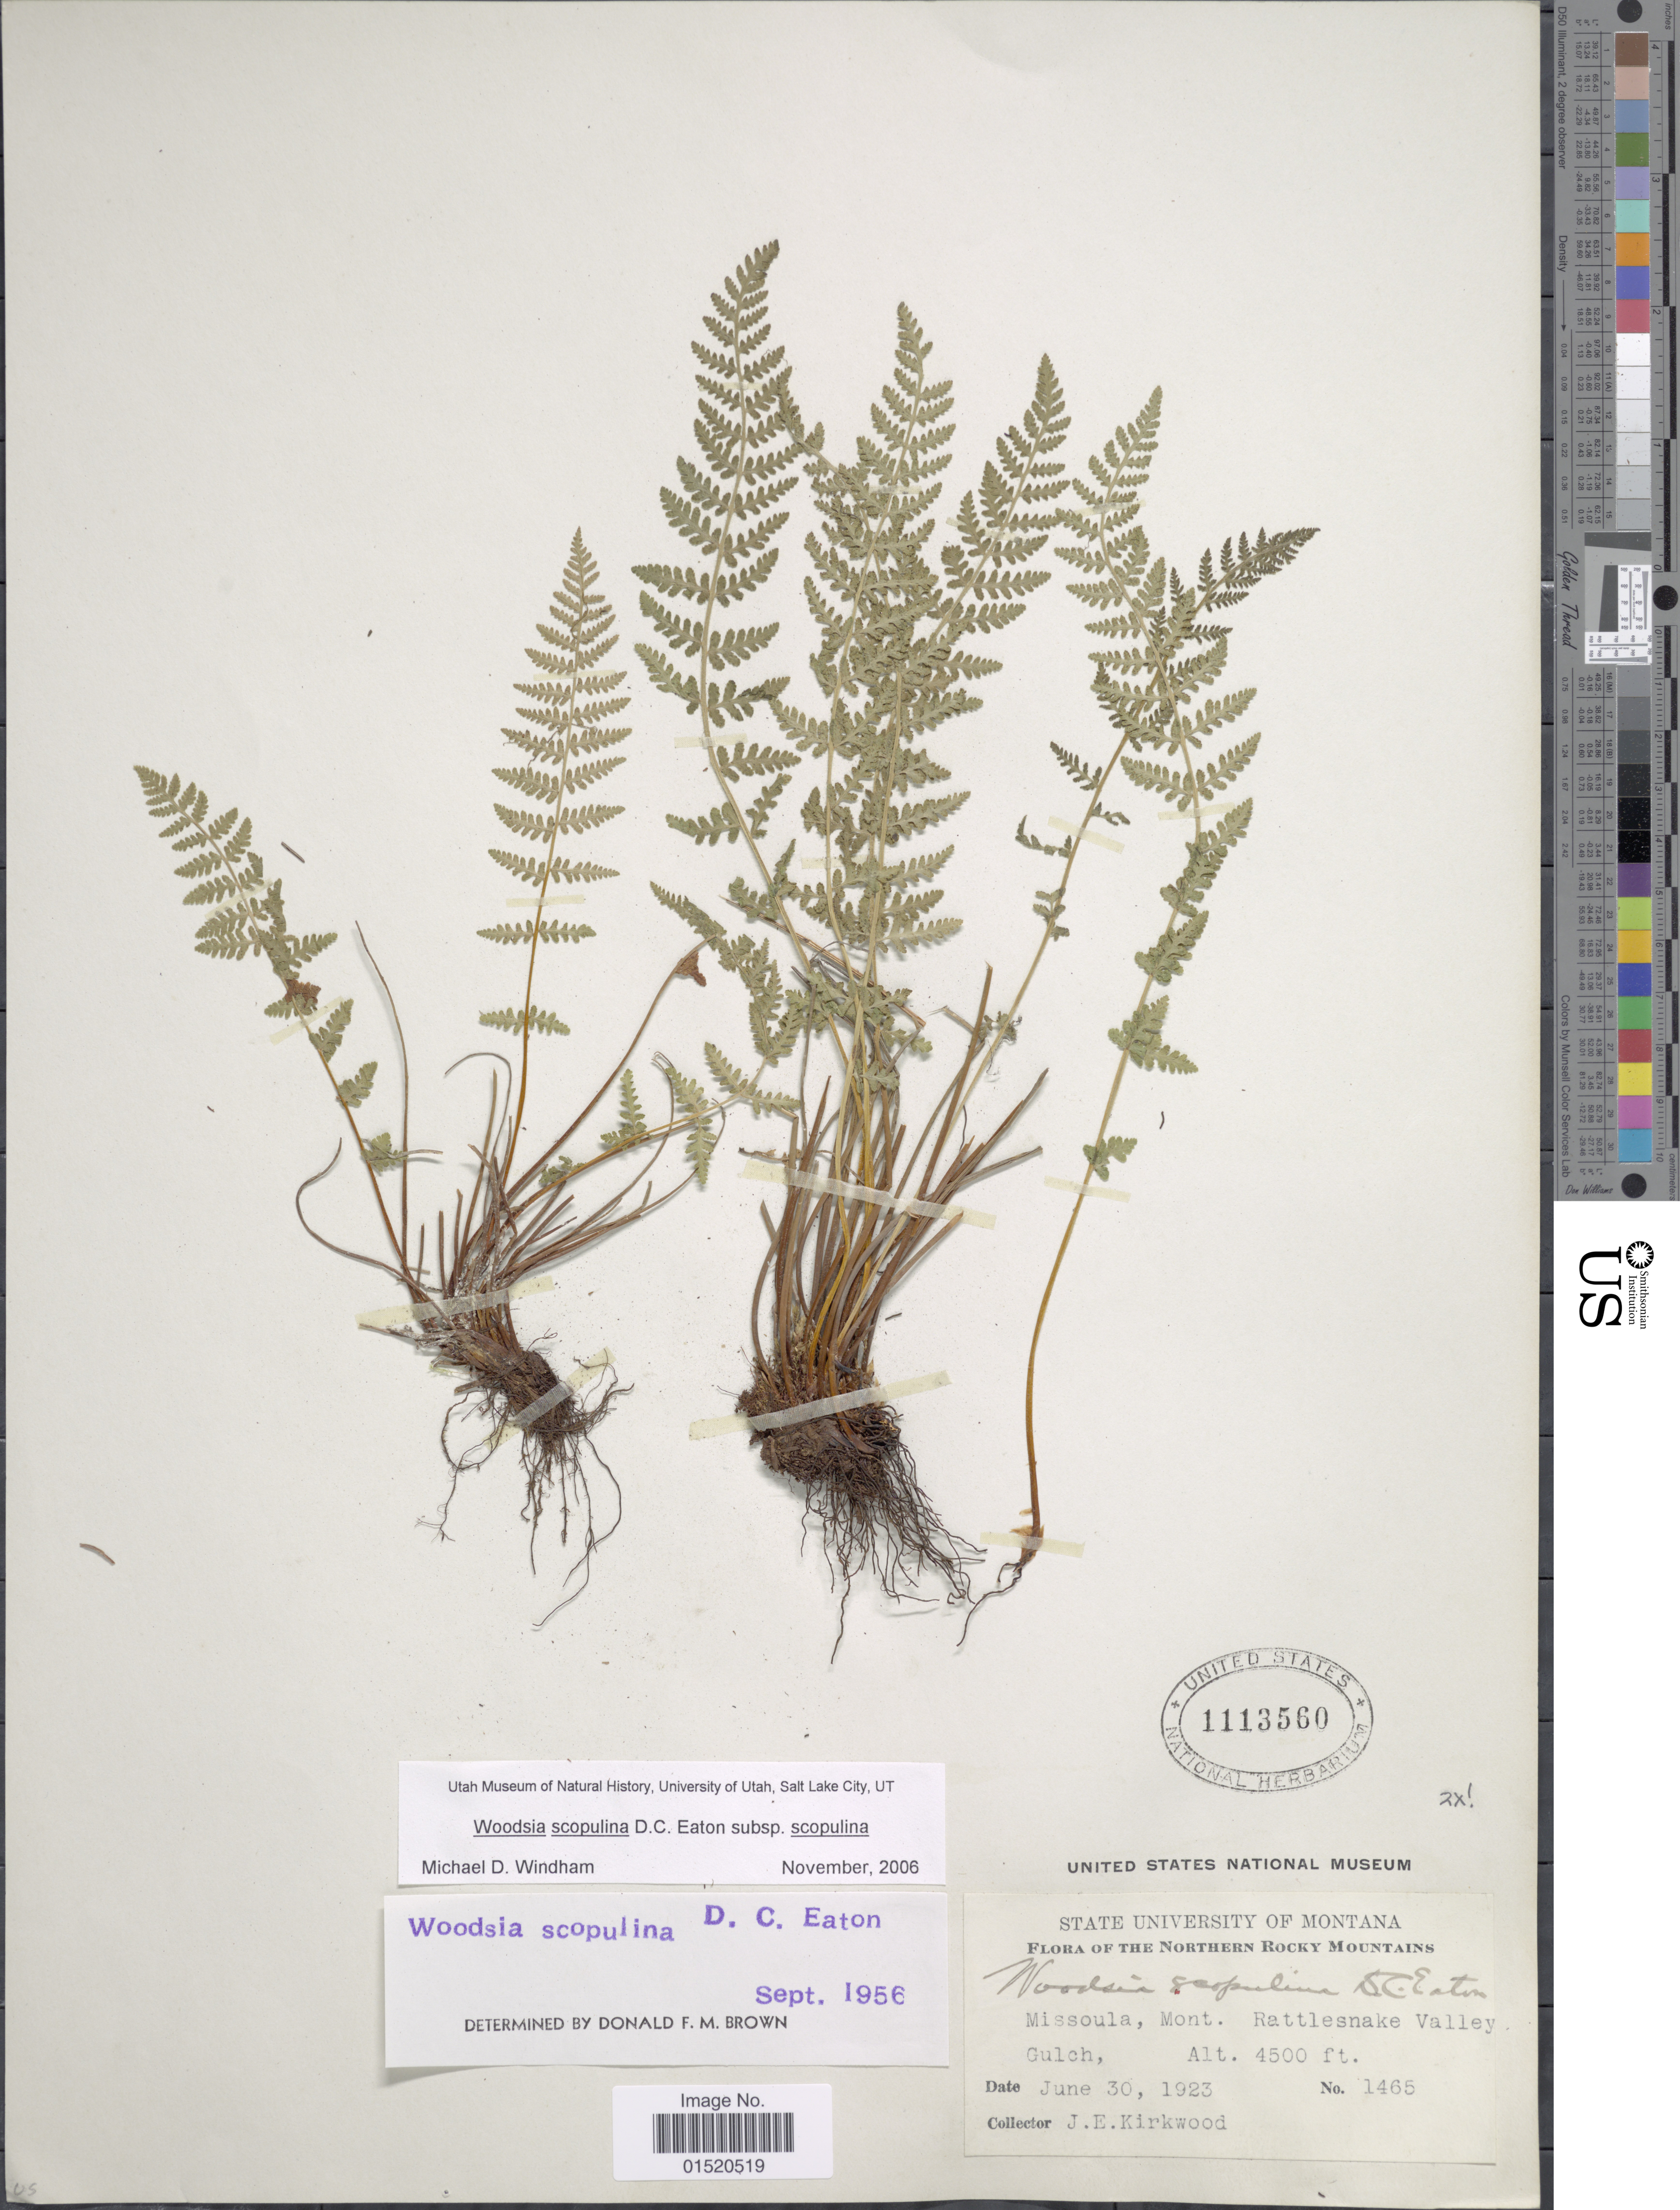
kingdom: Plantae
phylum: Tracheophyta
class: Polypodiopsida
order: Polypodiales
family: Woodsiaceae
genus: Woodsia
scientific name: Woodsia scopulina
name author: D.C. Eaton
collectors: J. Kirkwood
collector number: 1465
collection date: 1923-06-30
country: United States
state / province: Montana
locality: The Northern Rocky Mountains, Missoula, Rattlesnake Valley Gulch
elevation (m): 1372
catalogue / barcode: US 1113560